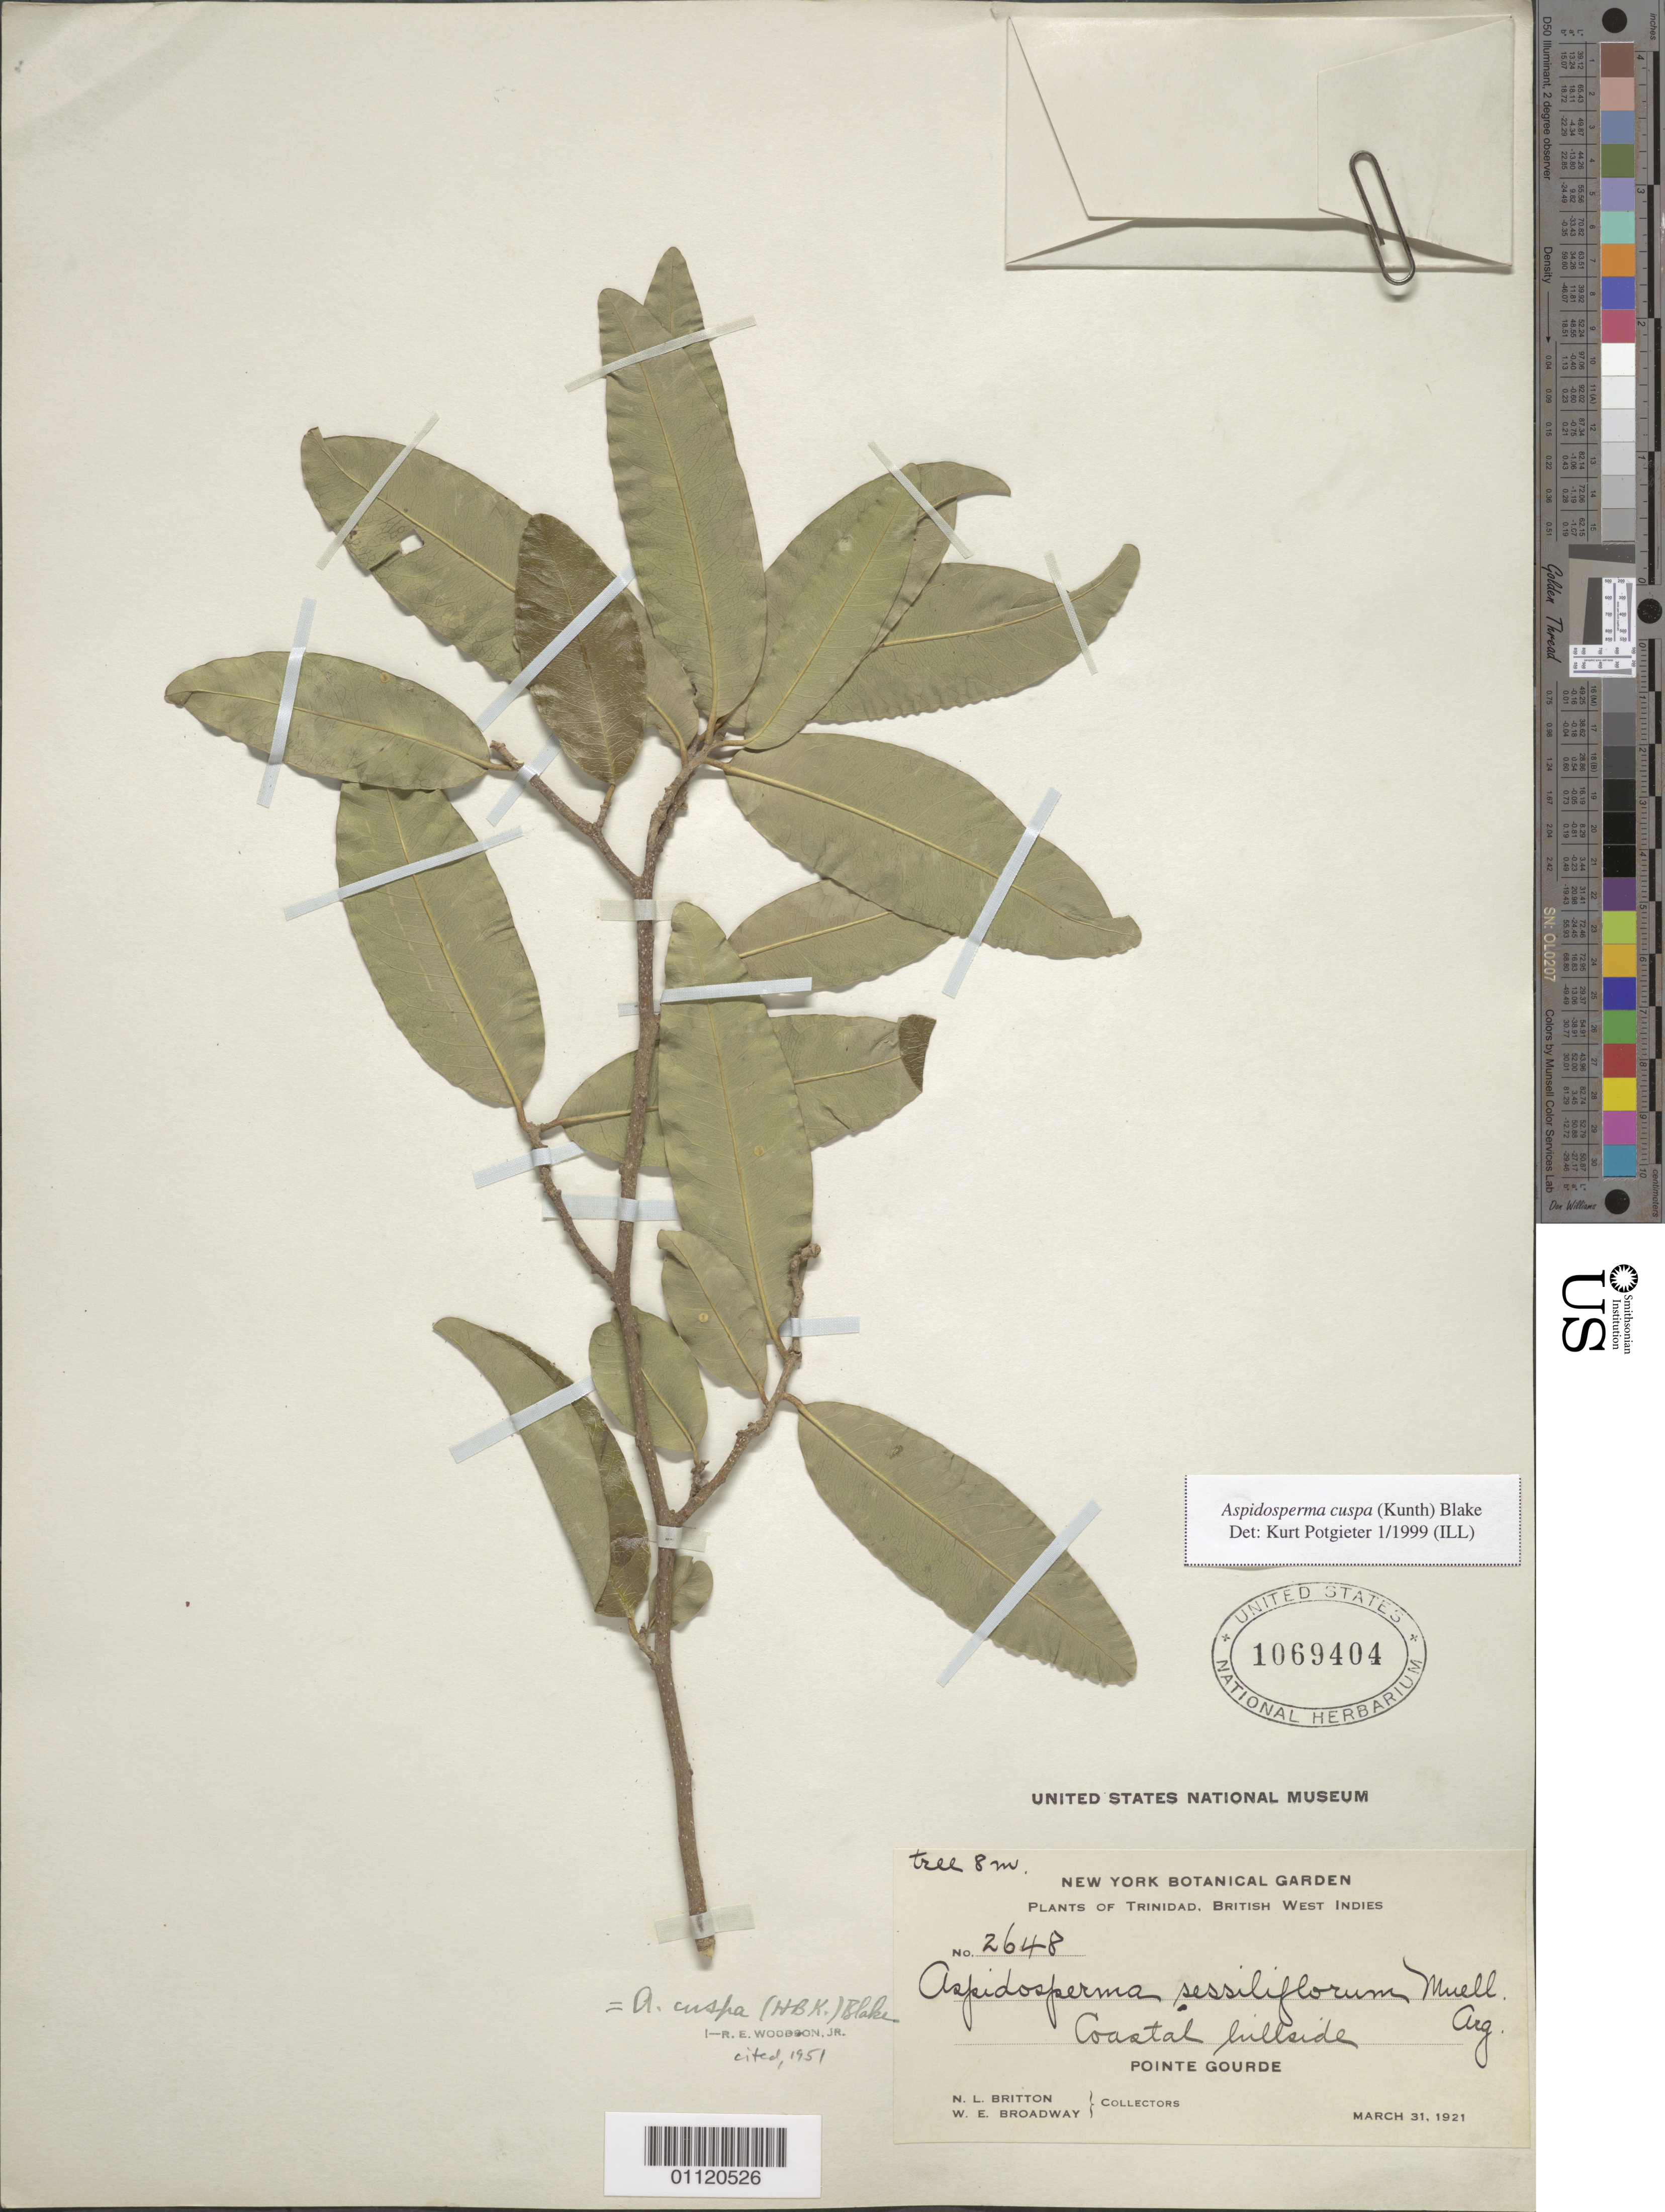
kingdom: Plantae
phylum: Tracheophyta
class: Magnoliopsida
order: Gentianales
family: Apocynaceae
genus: Aspidosperma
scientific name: Aspidosperma cuspa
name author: (Kunth) S.F. Blake ex Pittier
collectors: N. Britton & W. E. Broadway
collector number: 2648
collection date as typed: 31 Mar 1921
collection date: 1921-03-31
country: Trinidad and Tobago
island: Trinidad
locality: Pointe Gourde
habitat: coastal hillside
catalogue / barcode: US 1069404